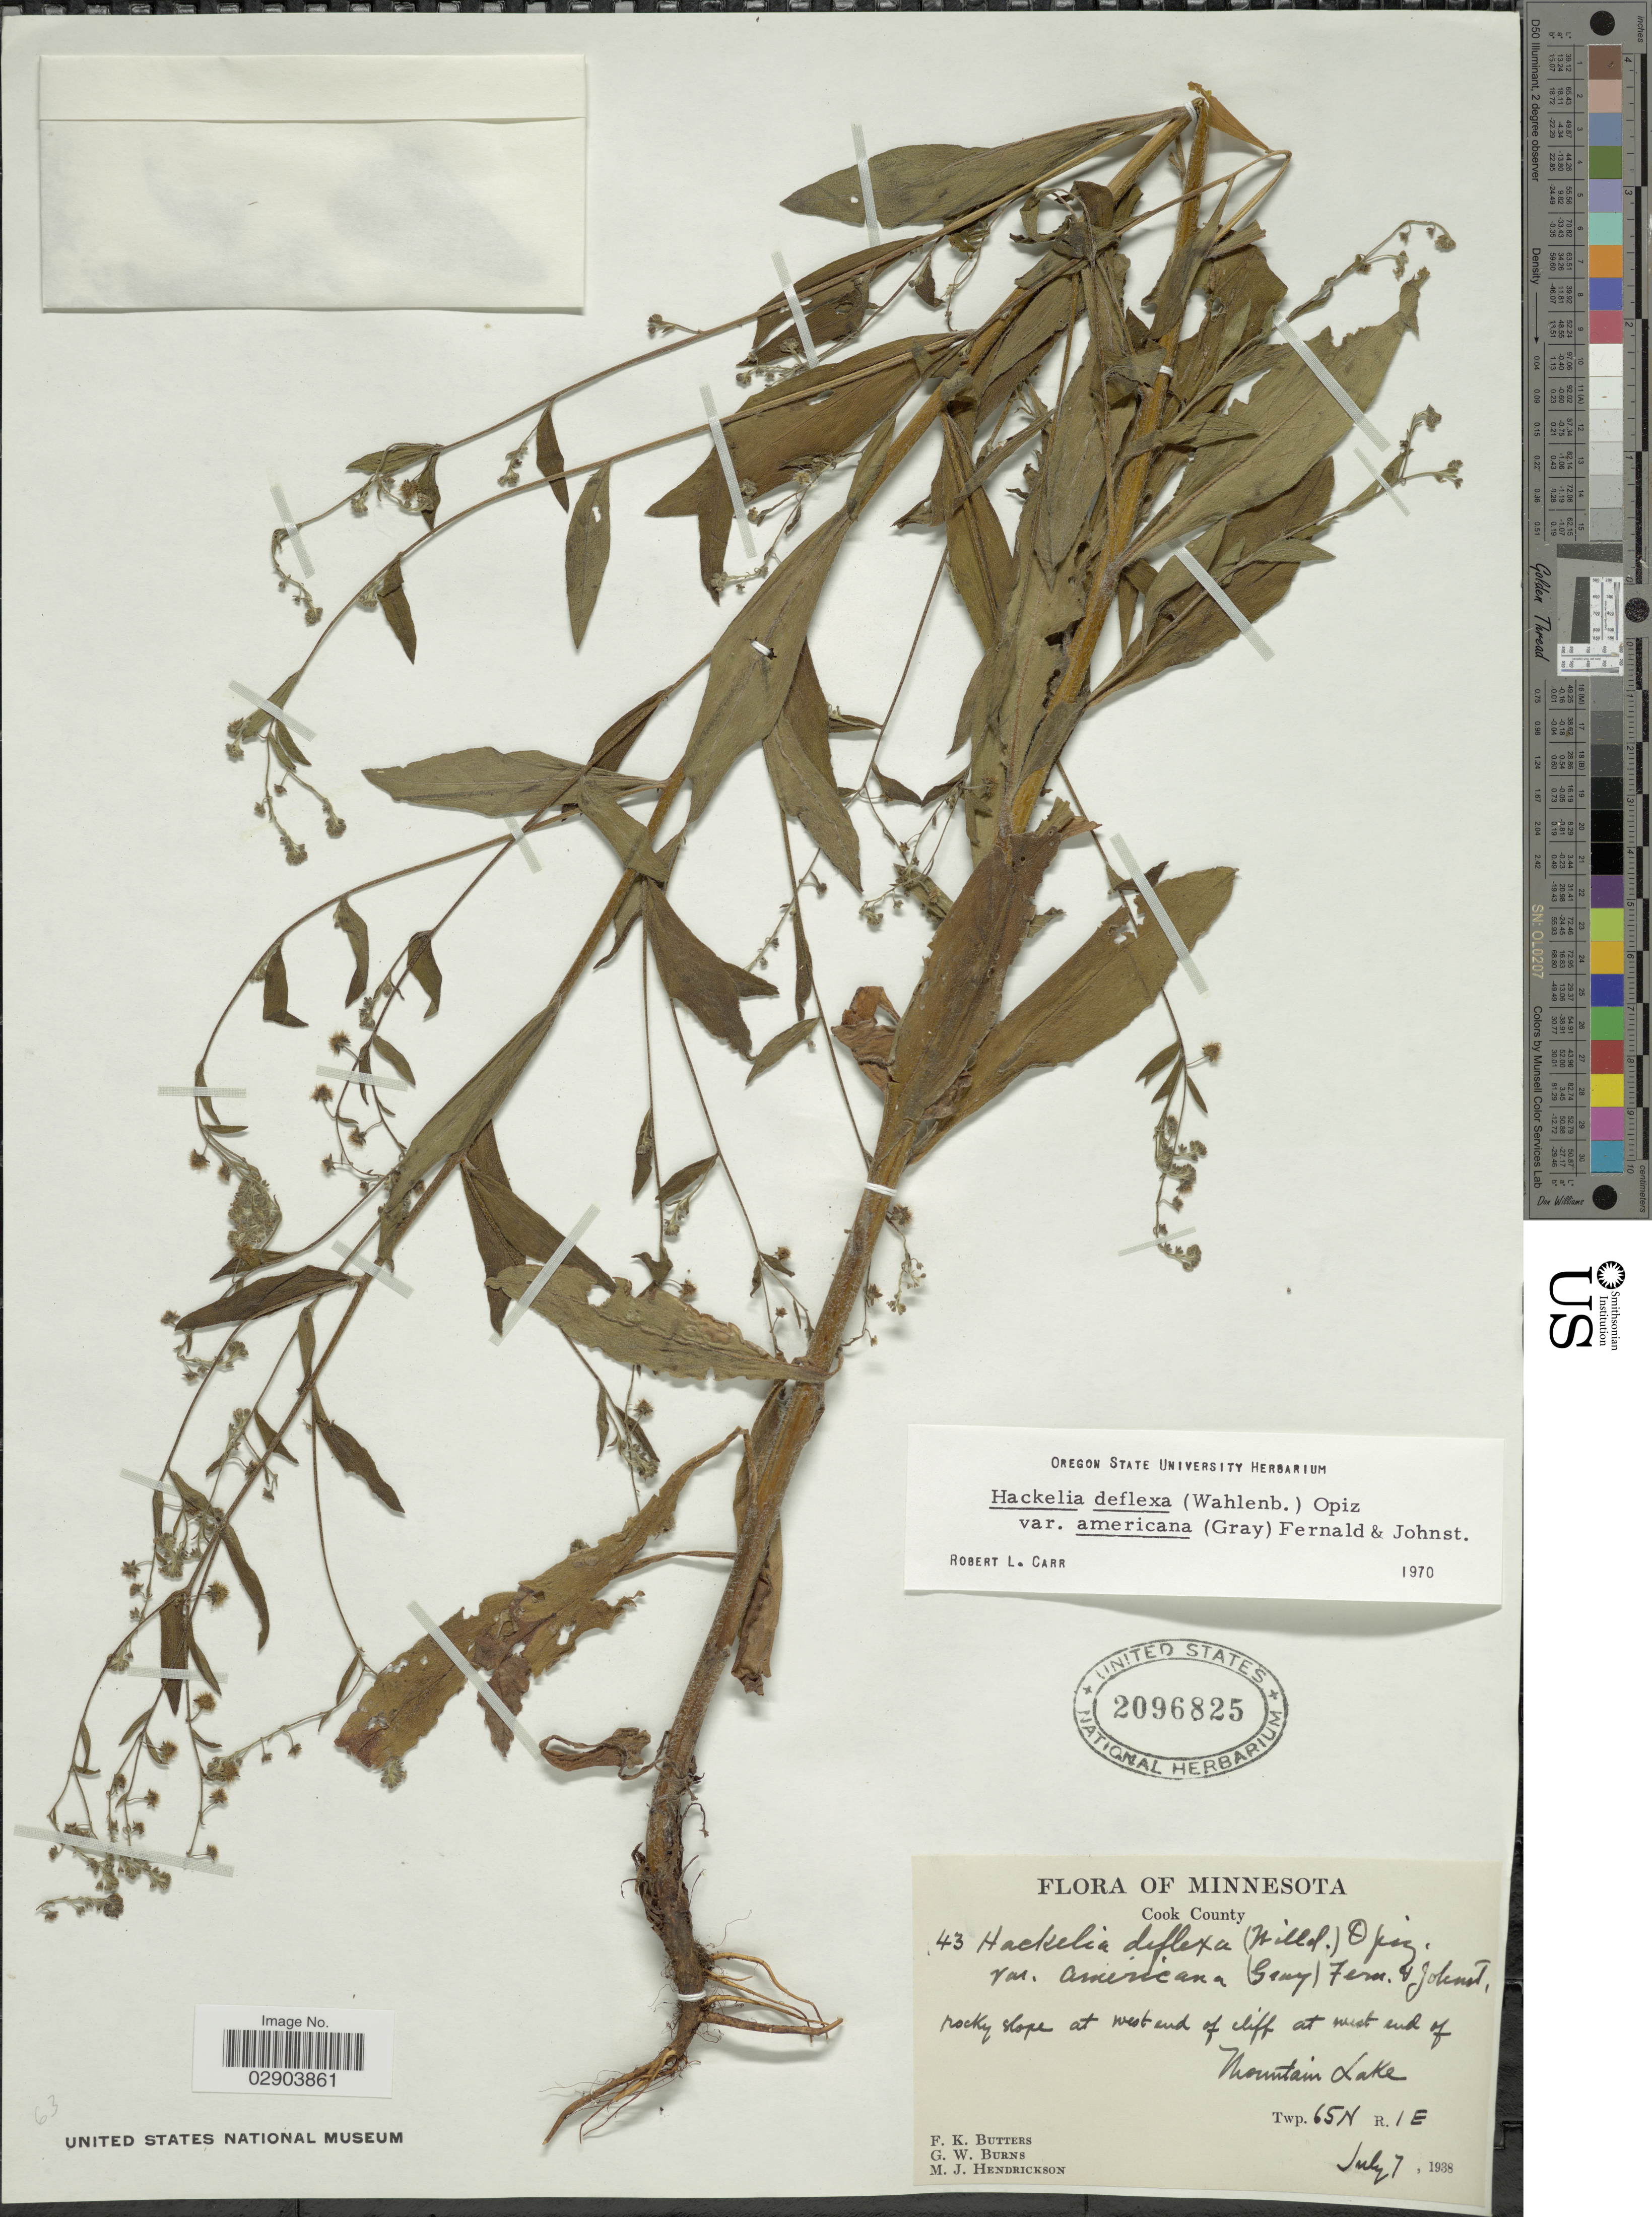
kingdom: Plantae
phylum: Tracheophyta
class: Magnoliopsida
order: Boraginales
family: Boraginaceae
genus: Hackelia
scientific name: Hackelia deflexa var. americana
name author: (A. Gray) Fernald & I.M. Johnst.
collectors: F. K. Butters, G. Burns & M. Hendrickson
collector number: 43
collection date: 1938-07-07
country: United States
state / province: Minnesota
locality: Cook County, rocky slope at west end of cliff at west end of Mountain Lake.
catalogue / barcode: US 2096825